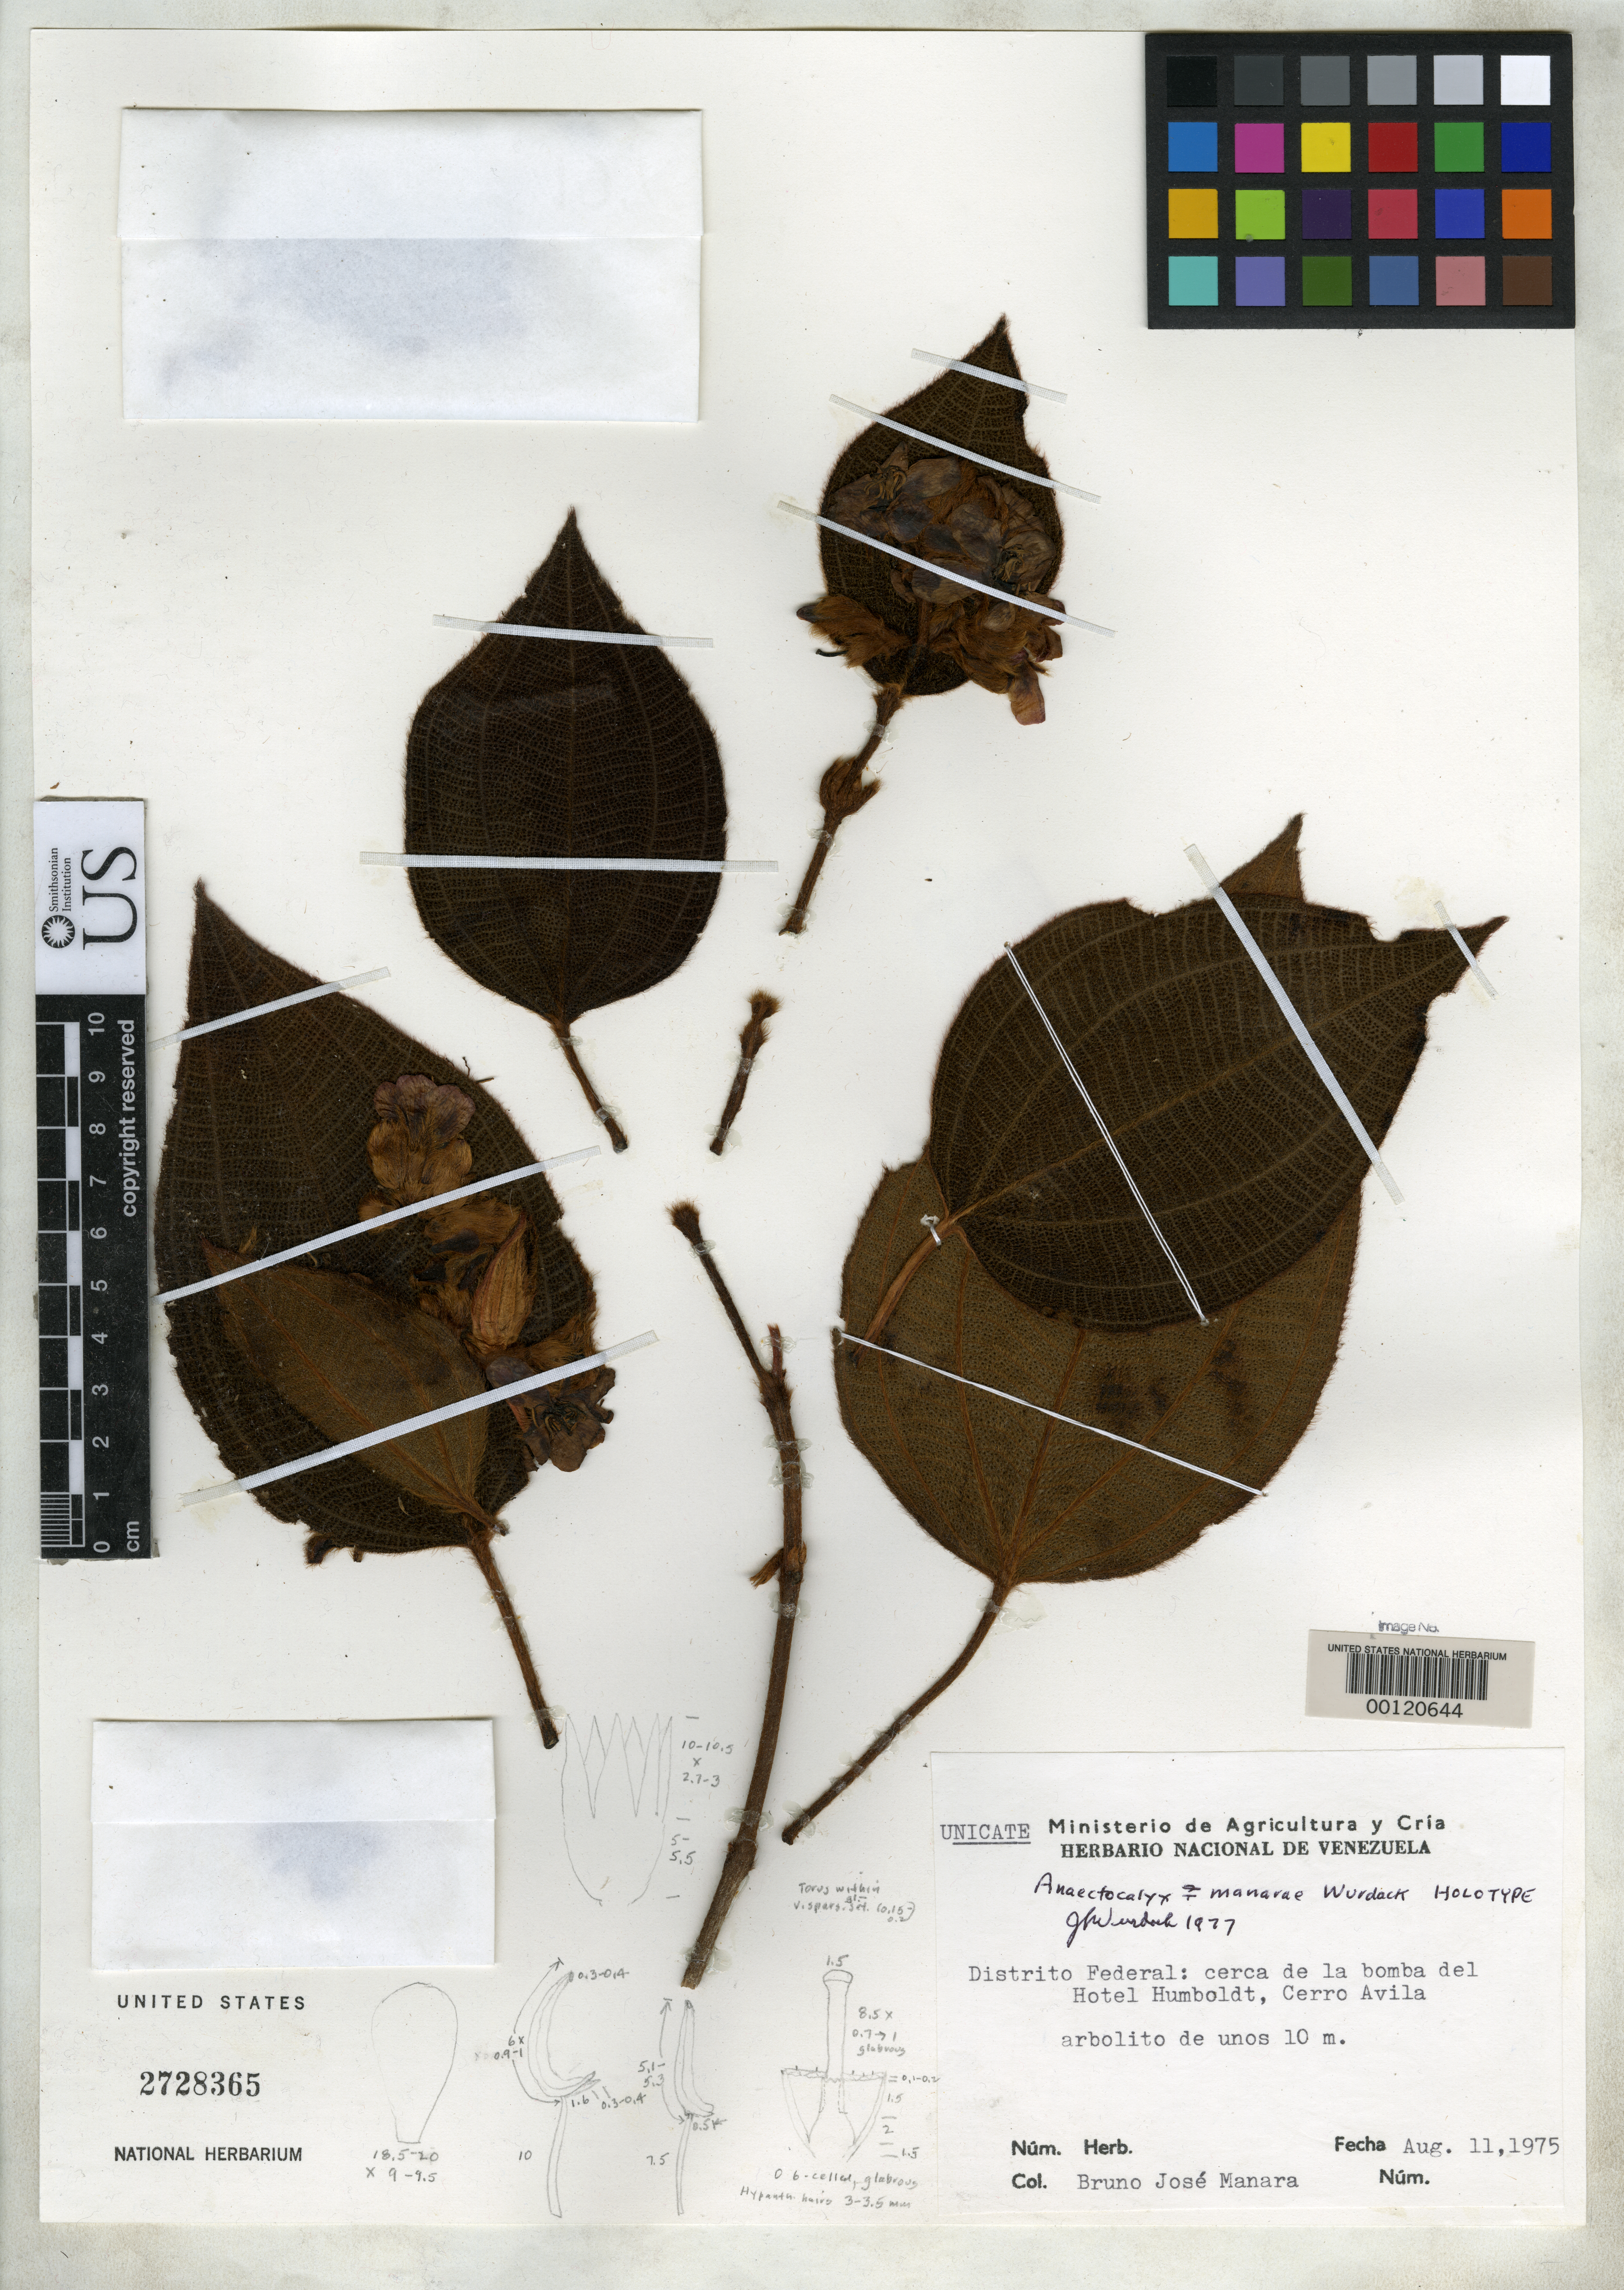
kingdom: Plantae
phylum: Tracheophyta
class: Magnoliopsida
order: Myrtales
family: Melastomataceae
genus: Anaectocalyx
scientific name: Anaectocalyx manarae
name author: Wurdack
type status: Holotype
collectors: B. Manara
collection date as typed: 11 Aug 1975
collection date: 1975-08-11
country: Venezuela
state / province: Distrito Federal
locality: Cerro Avila.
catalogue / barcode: US 2728365